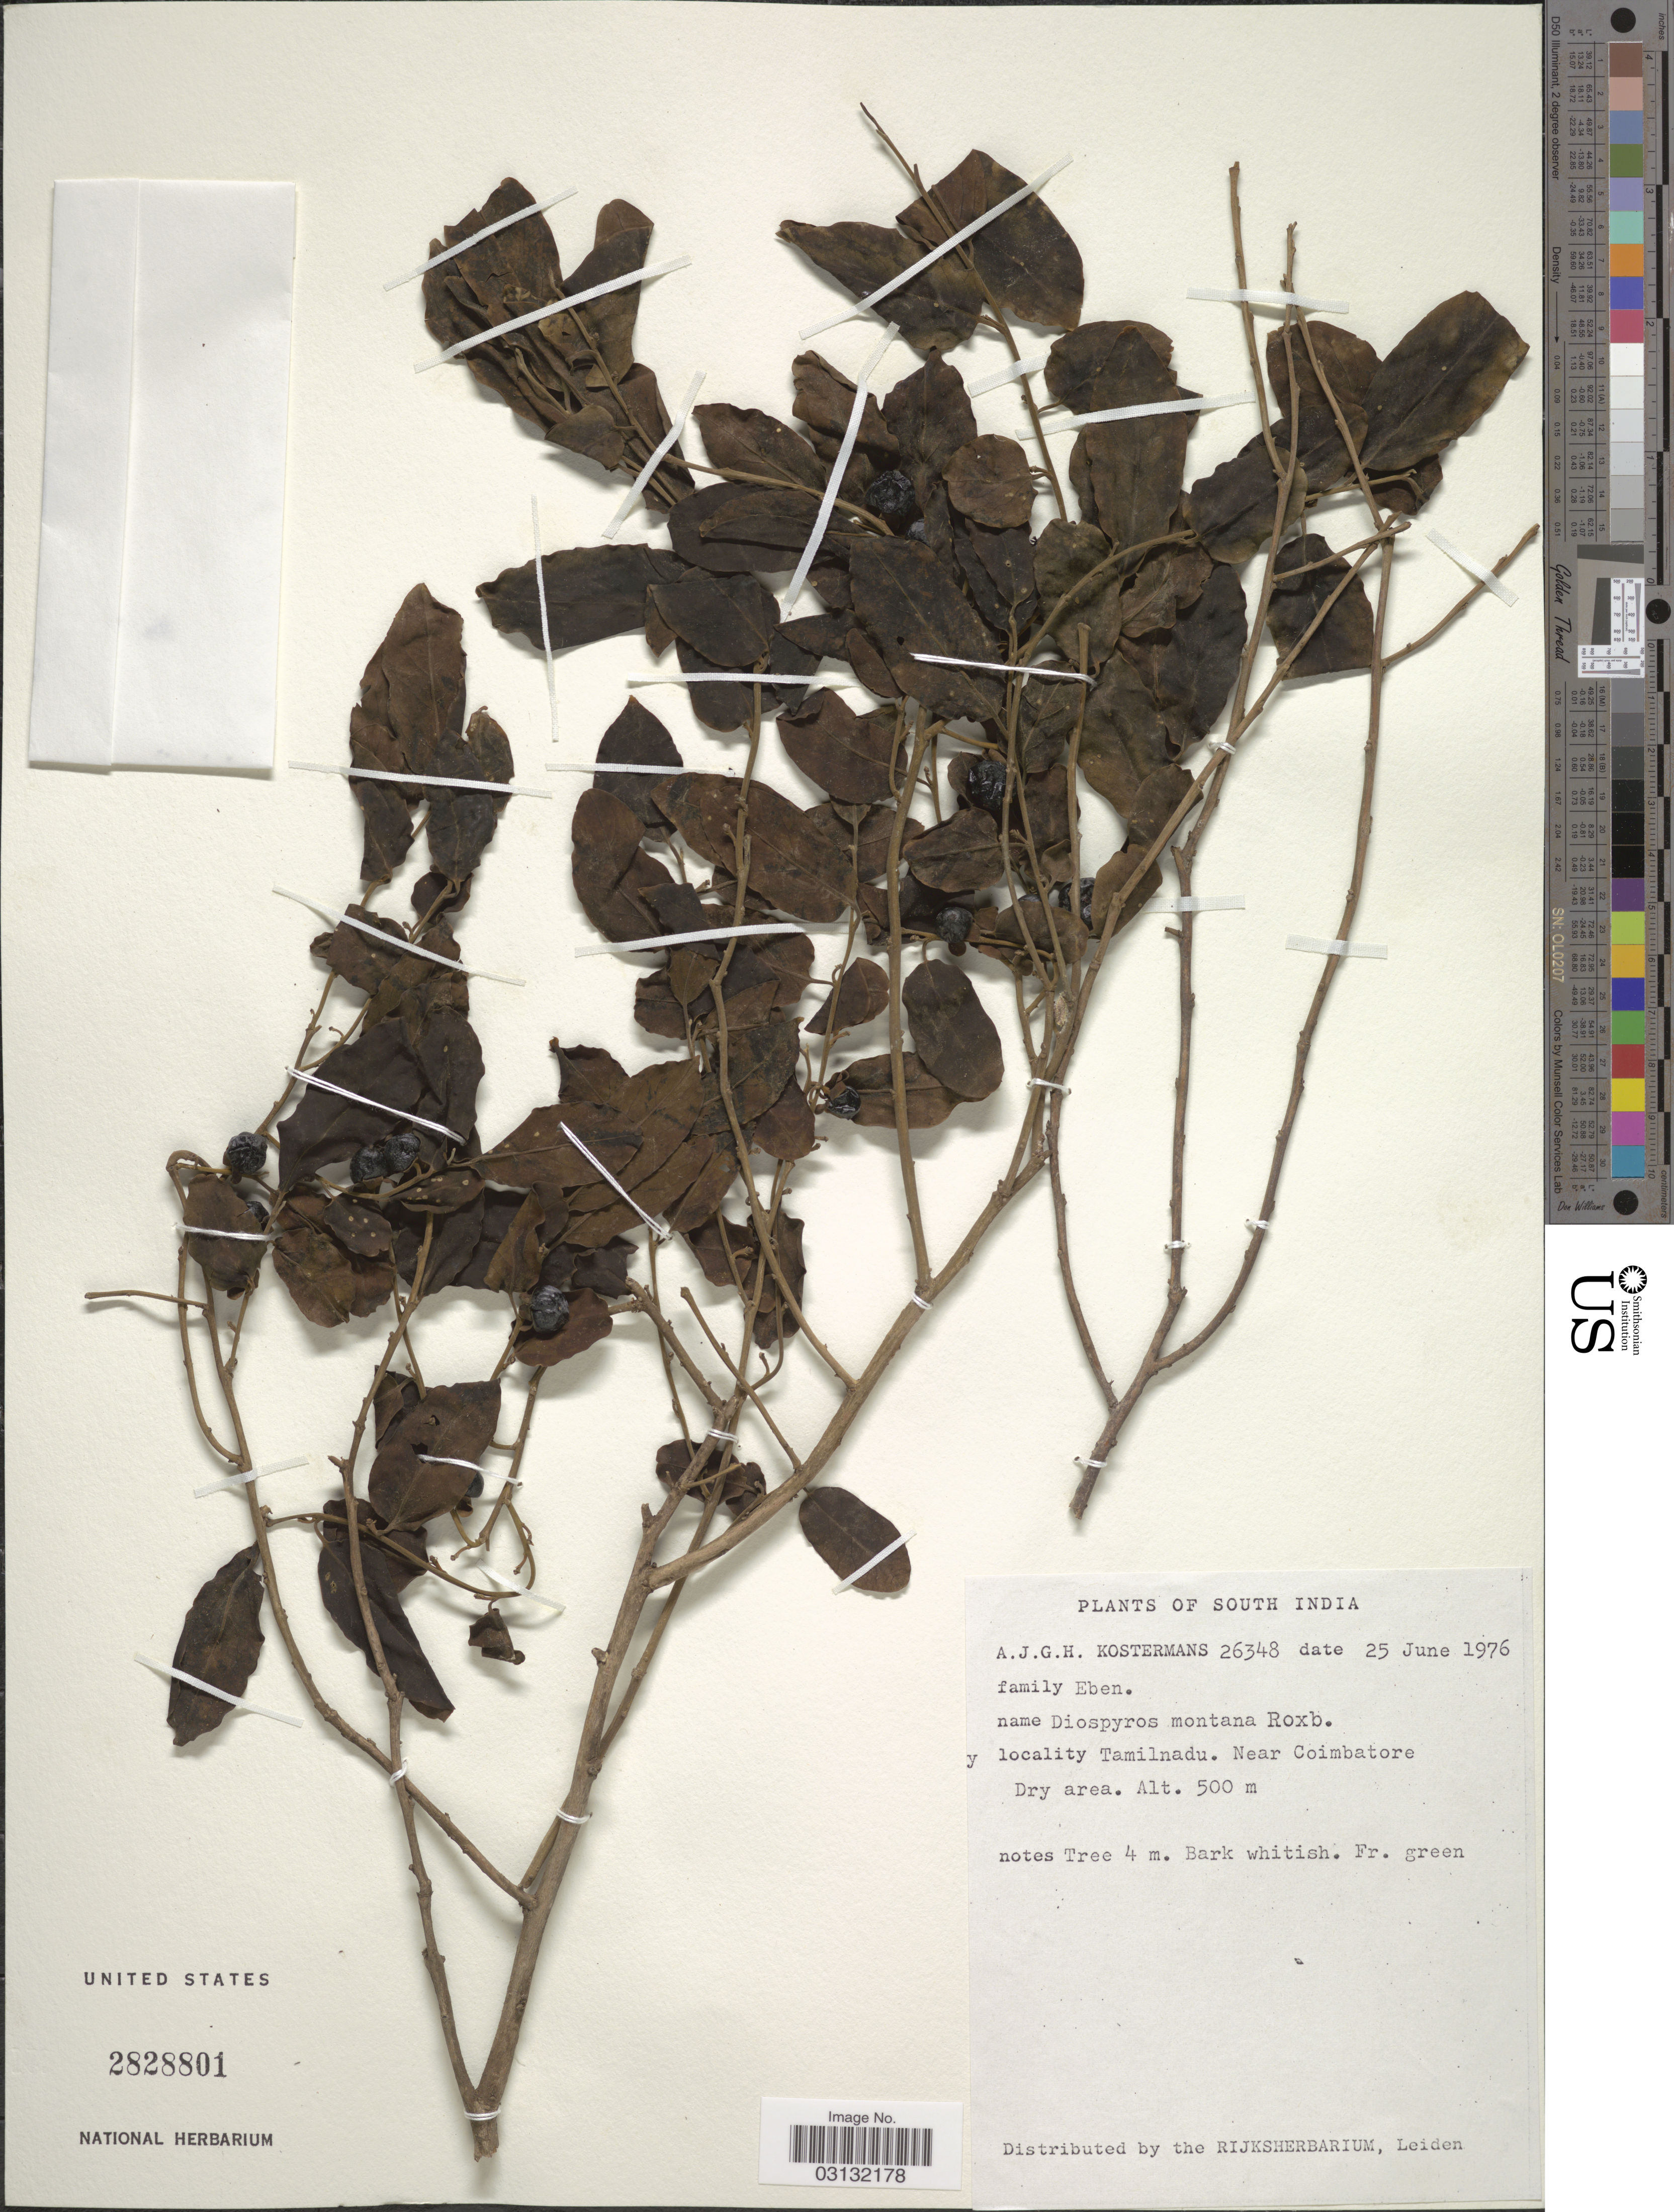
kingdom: Plantae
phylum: Tracheophyta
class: Magnoliopsida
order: Ericales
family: Ebenaceae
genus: Diospyros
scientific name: Diospyros montana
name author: Roxb.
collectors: A. J. G. Kostermans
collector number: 26348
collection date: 1976-06-25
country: India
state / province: Tamil Nadu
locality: South India, Tamilnadu, Near Coimbatore.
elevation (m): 500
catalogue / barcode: US 2828801